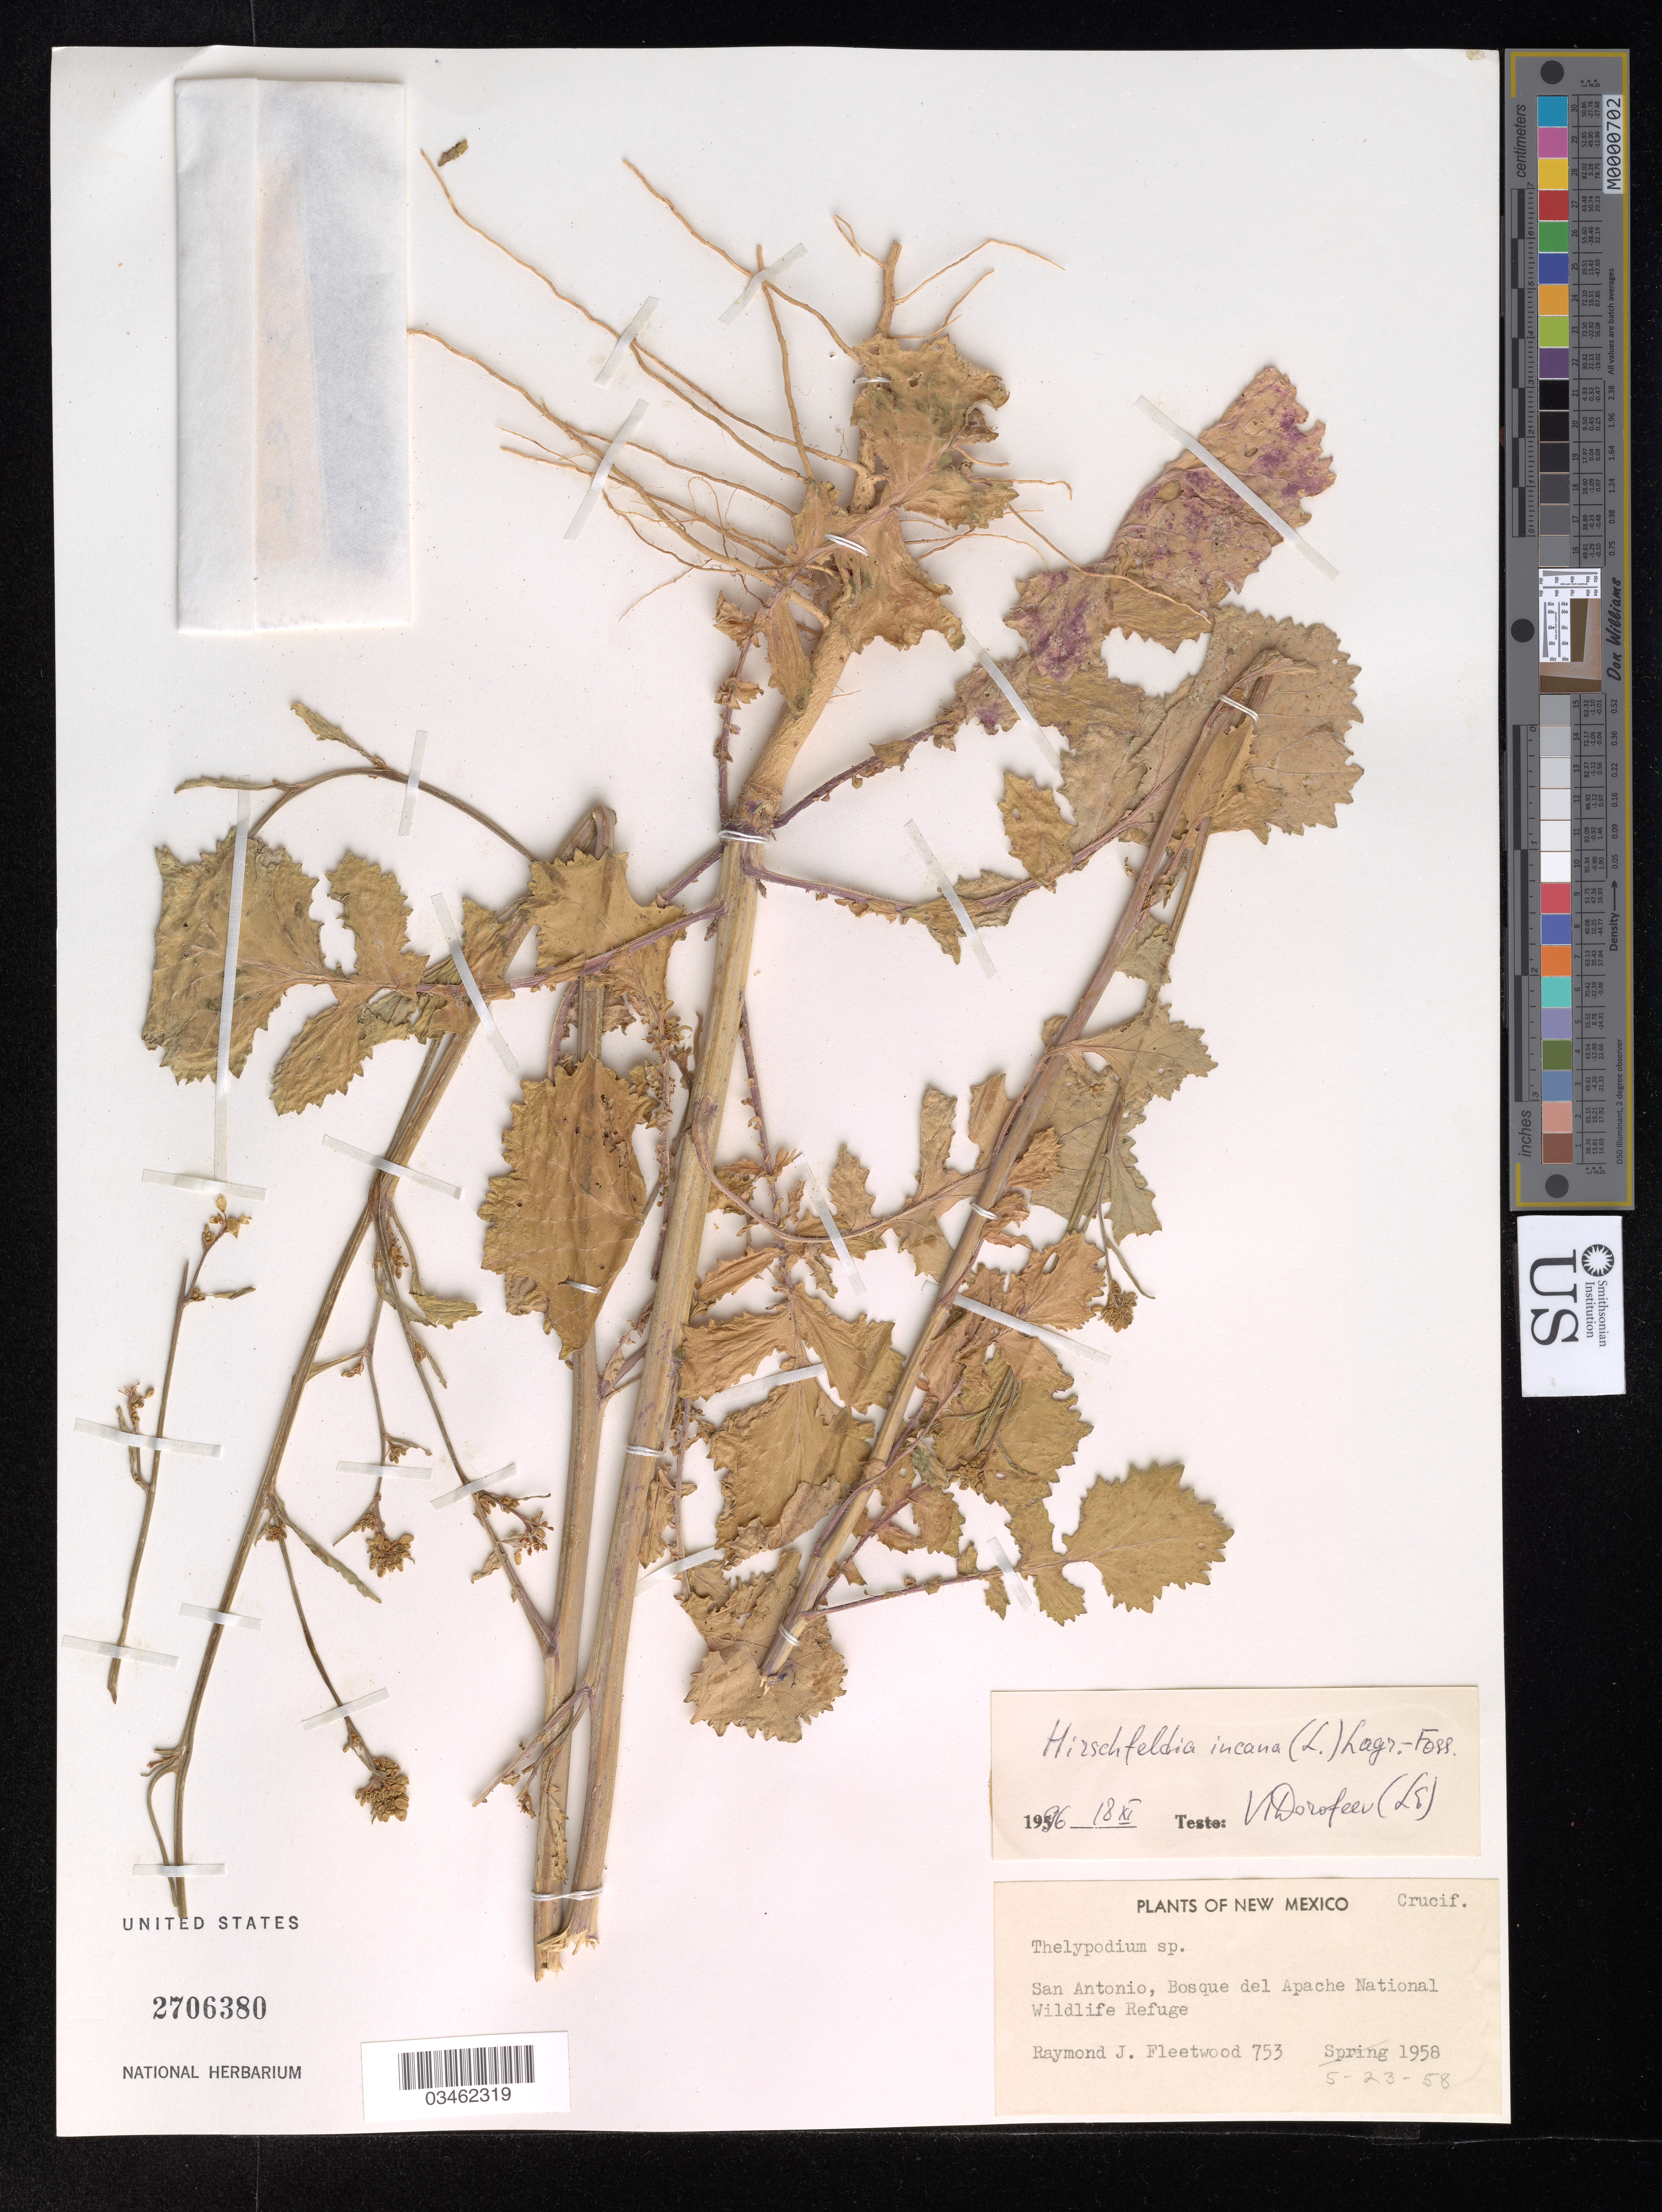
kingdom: Plantae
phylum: Tracheophyta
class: Magnoliopsida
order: Brassicales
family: Brassicaceae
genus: Hirschfeldia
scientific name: Hirschfeldia incana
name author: (L.) Lagr.-Foss.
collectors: R. J. Fleetwood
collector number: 753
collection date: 1958-05-23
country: United States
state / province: New Mexico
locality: San Antonio, Bosque del Apache National Wildlife Refuge.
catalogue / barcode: US 2706380